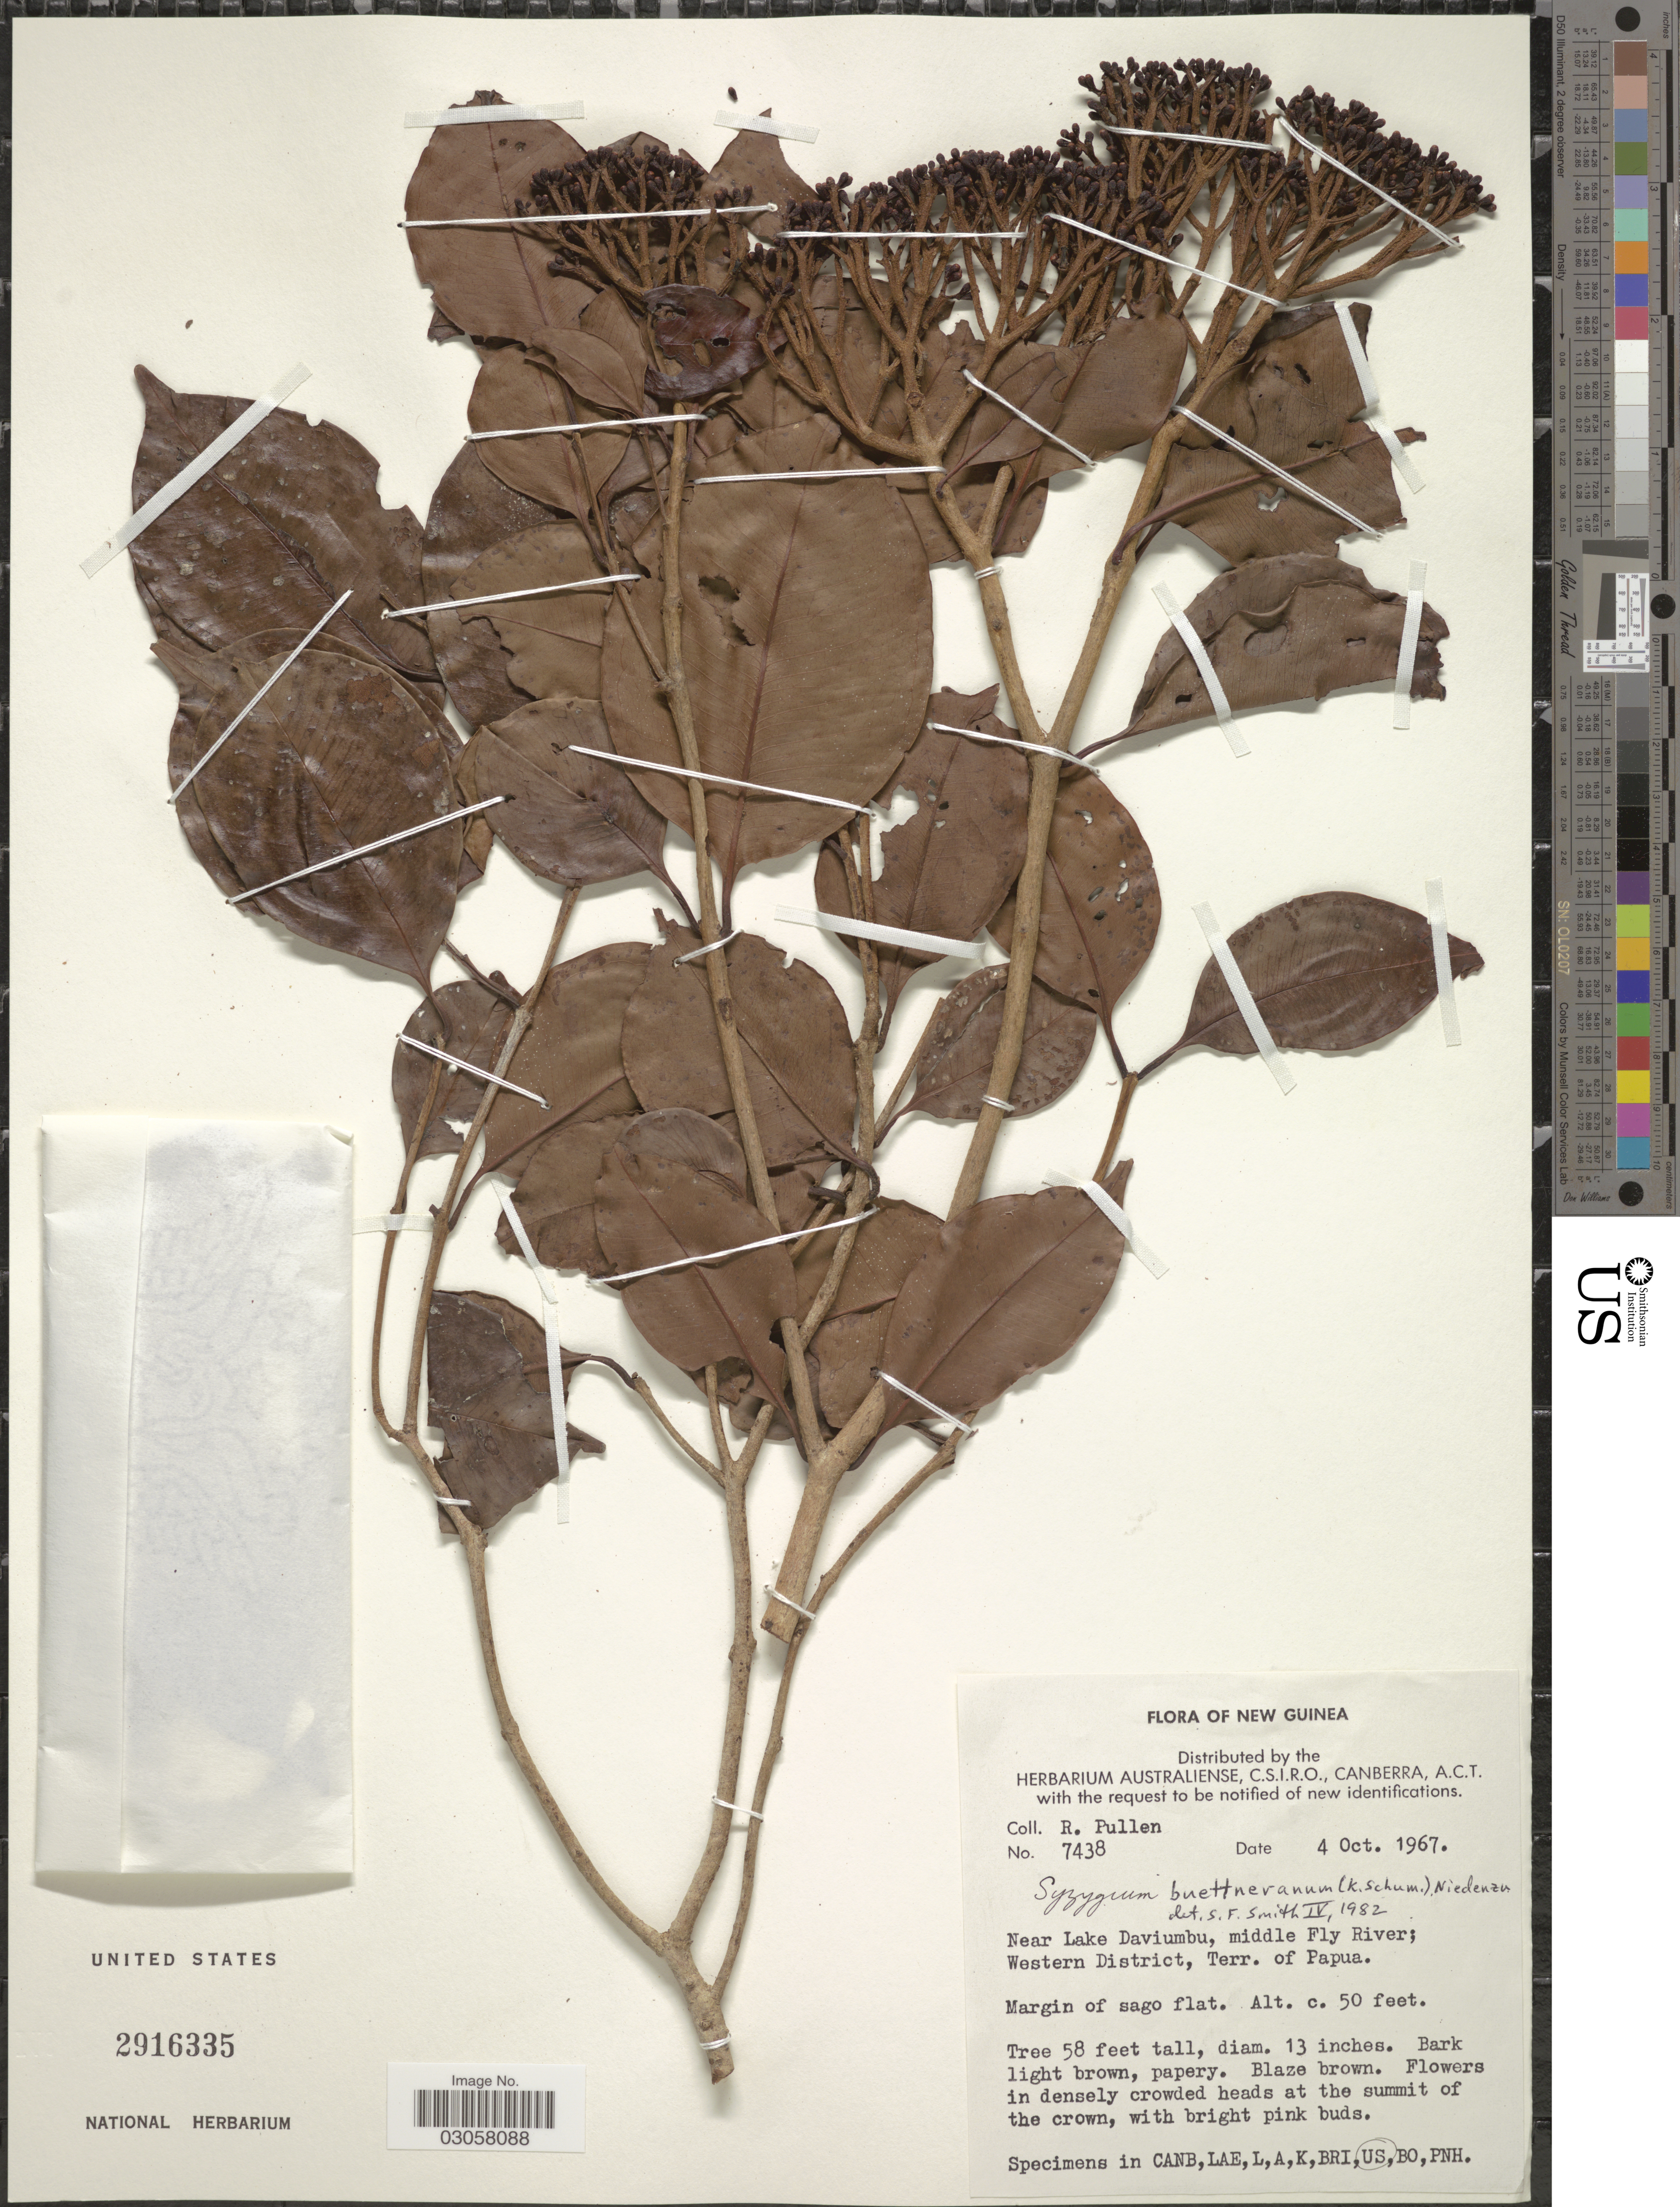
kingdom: Plantae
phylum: Tracheophyta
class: Magnoliopsida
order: Myrtales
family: Myrtaceae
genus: Syzygium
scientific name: Syzygium buettnerianum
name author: (K. Schum.) Nied.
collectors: R. Pullen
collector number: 7438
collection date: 1967-10-04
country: Papua New Guinea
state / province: Manus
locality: New Guinea. Near Lake Daviumbu, middle Fly River; Western District, Terr. of Papua.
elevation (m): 15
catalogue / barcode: US 2916335